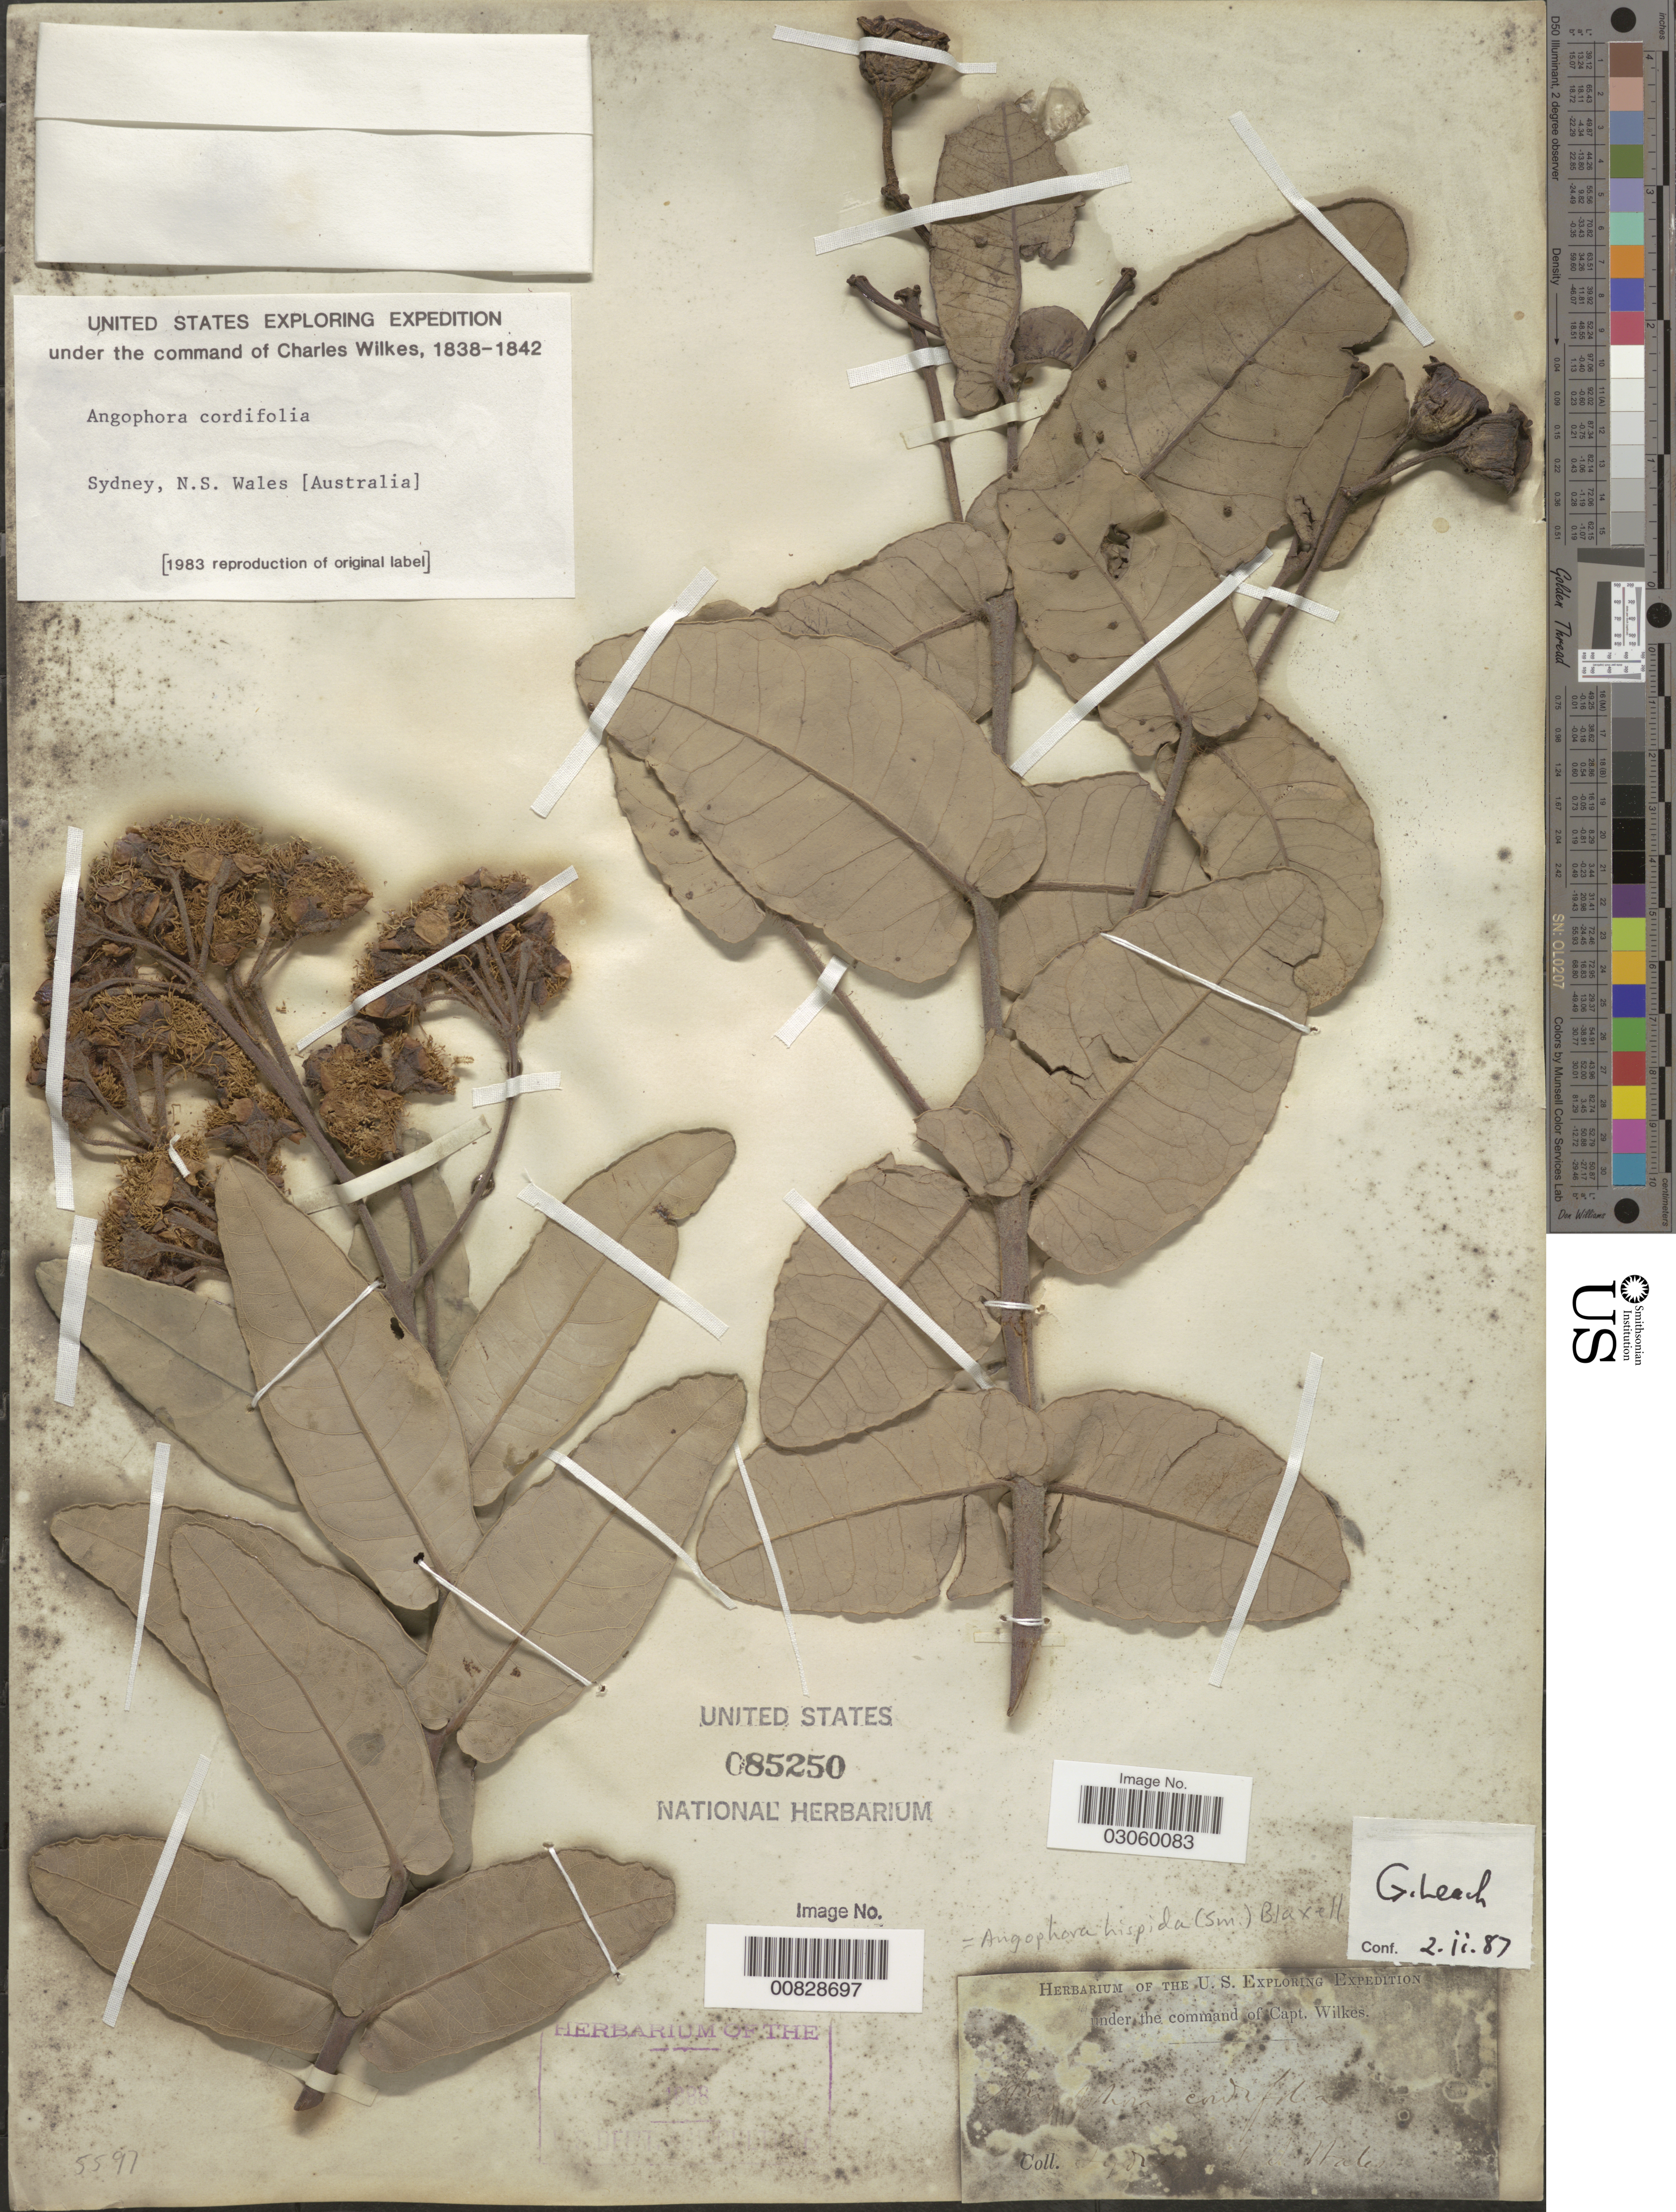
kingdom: Plantae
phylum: Tracheophyta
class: Magnoliopsida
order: Myrtales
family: Myrtaceae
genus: Angophora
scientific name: Angophora hispida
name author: (Sm.) Blaxell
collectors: Wilkes Explor. Exped.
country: Australia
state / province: New South Wales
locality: Sydney, N. S. Wales.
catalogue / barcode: US 85250